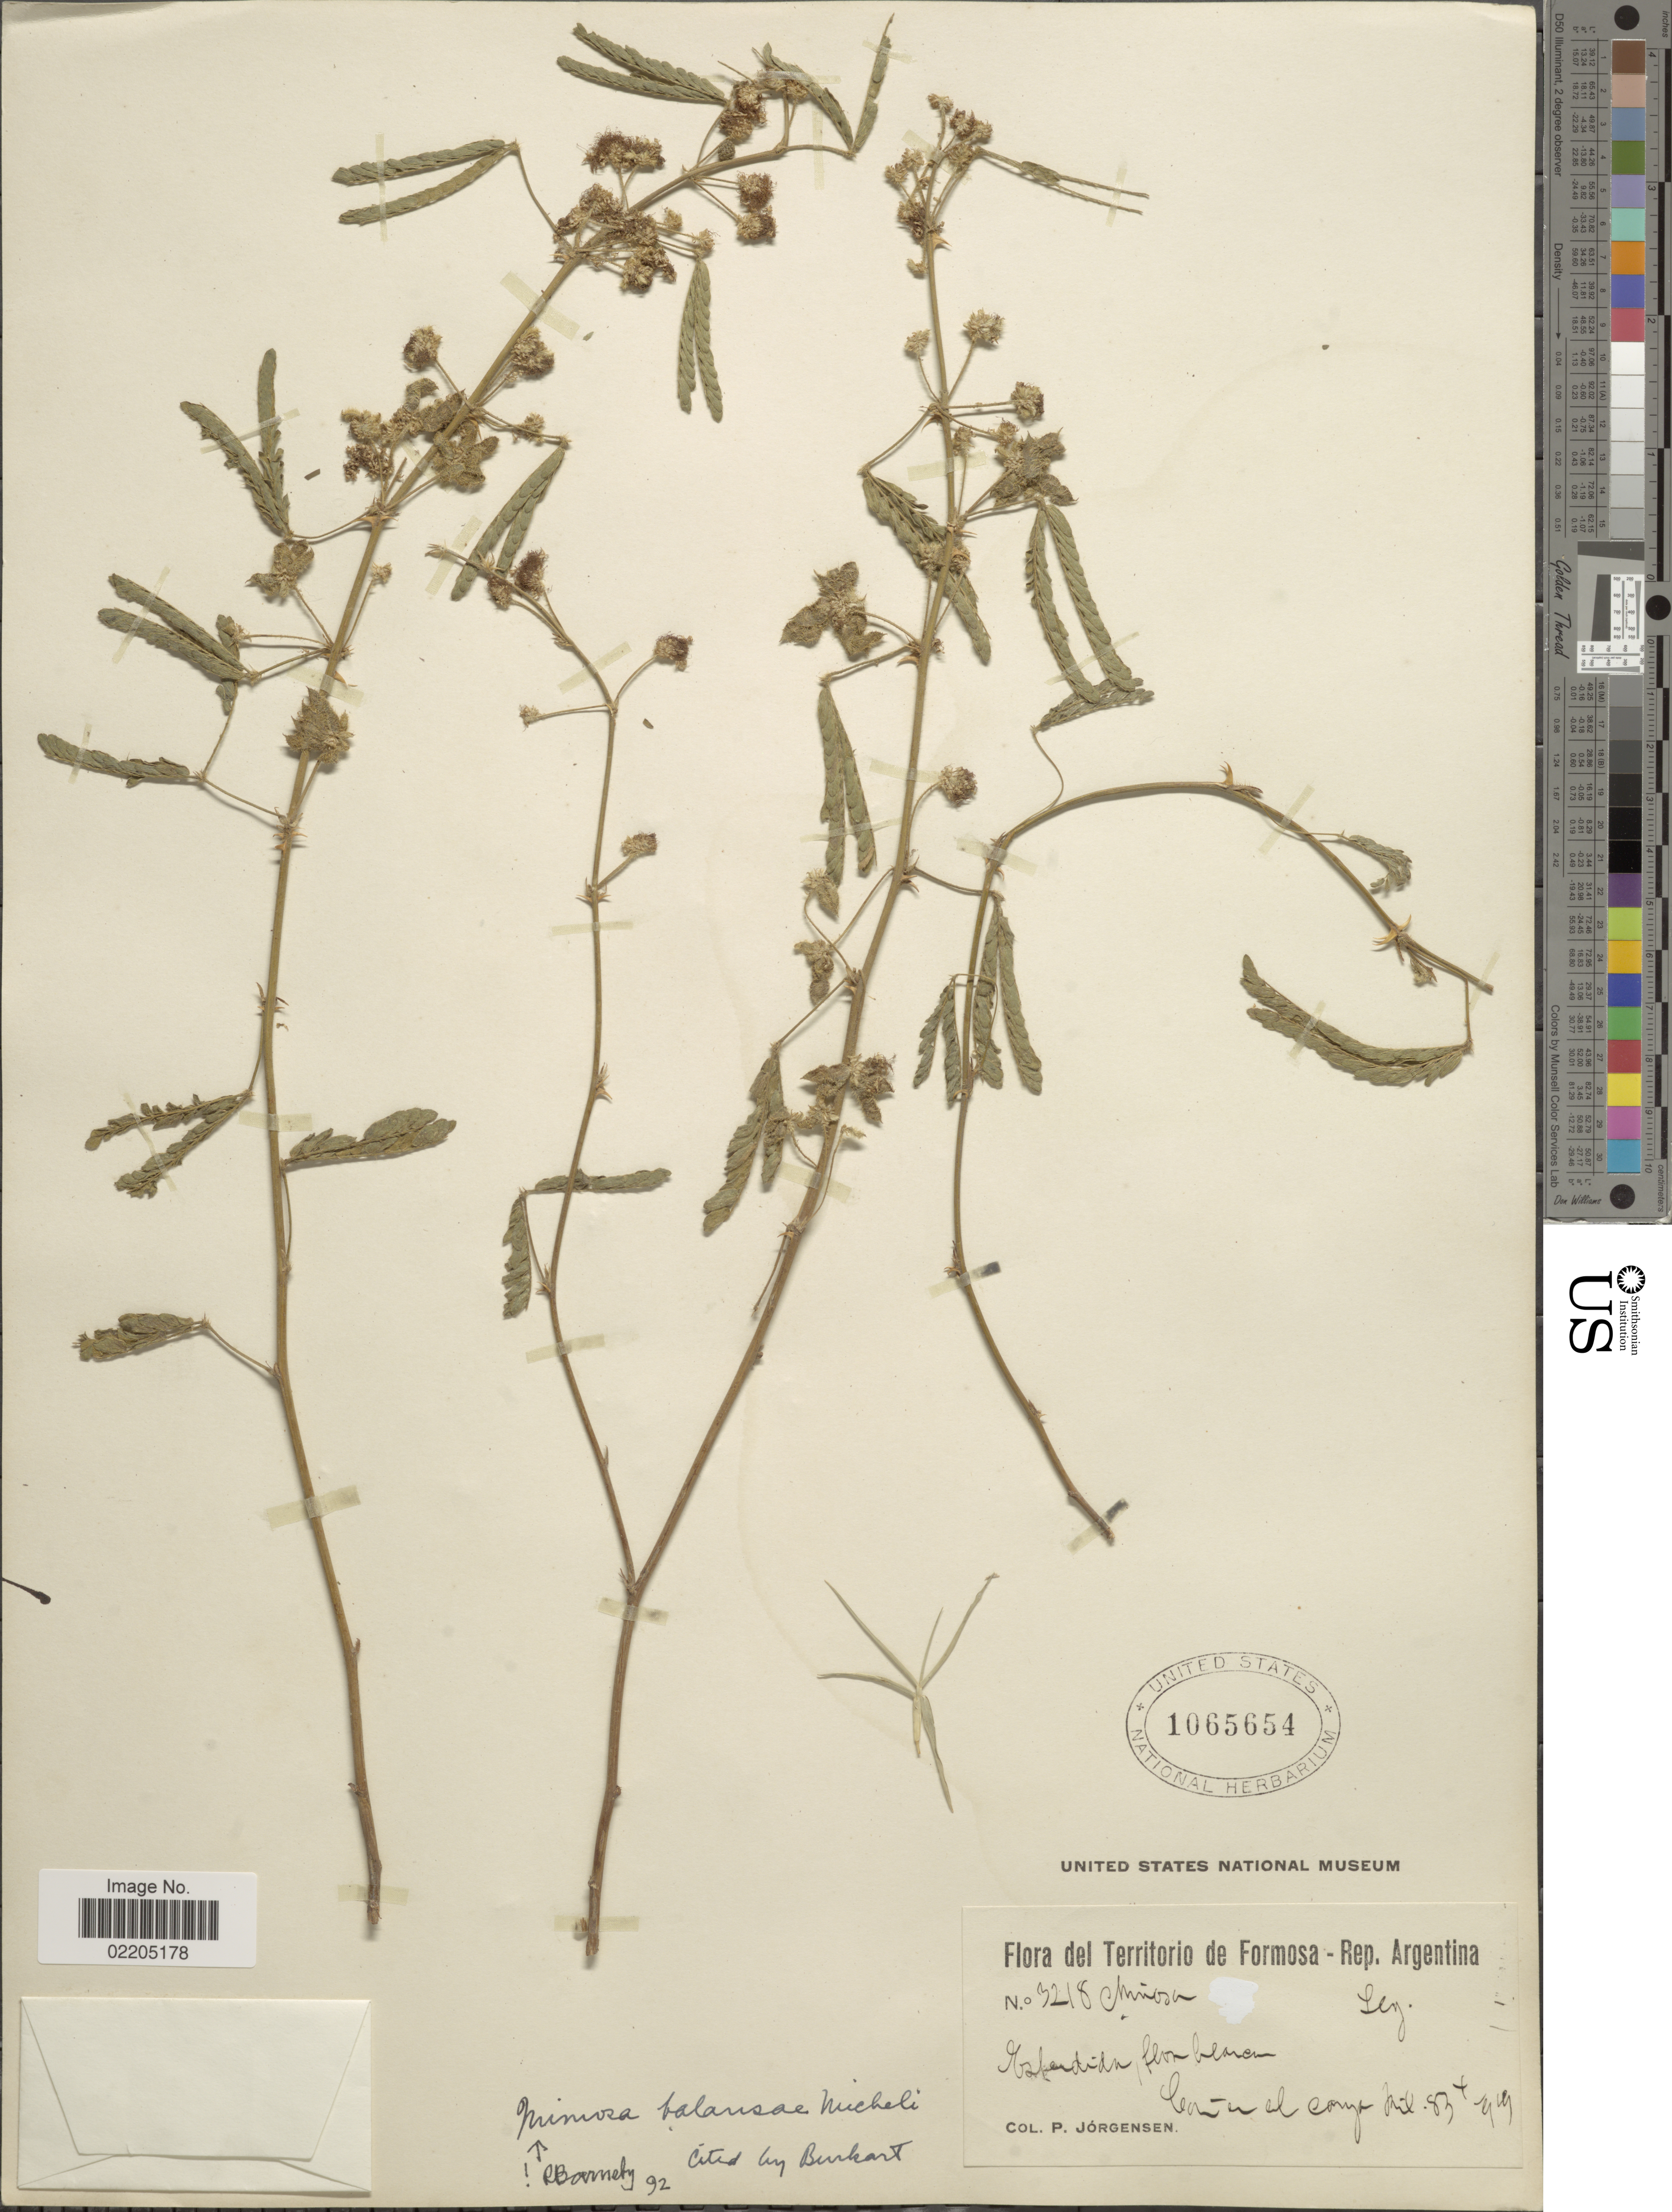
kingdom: Plantae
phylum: Tracheophyta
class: Magnoliopsida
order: Fabales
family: Fabaceae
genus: Mimosa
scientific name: Mimosa balansae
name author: Micheli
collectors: P. Jörgensen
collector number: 3218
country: Argentina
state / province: Formosa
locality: Comun el campo Riel.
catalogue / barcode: US 1065654